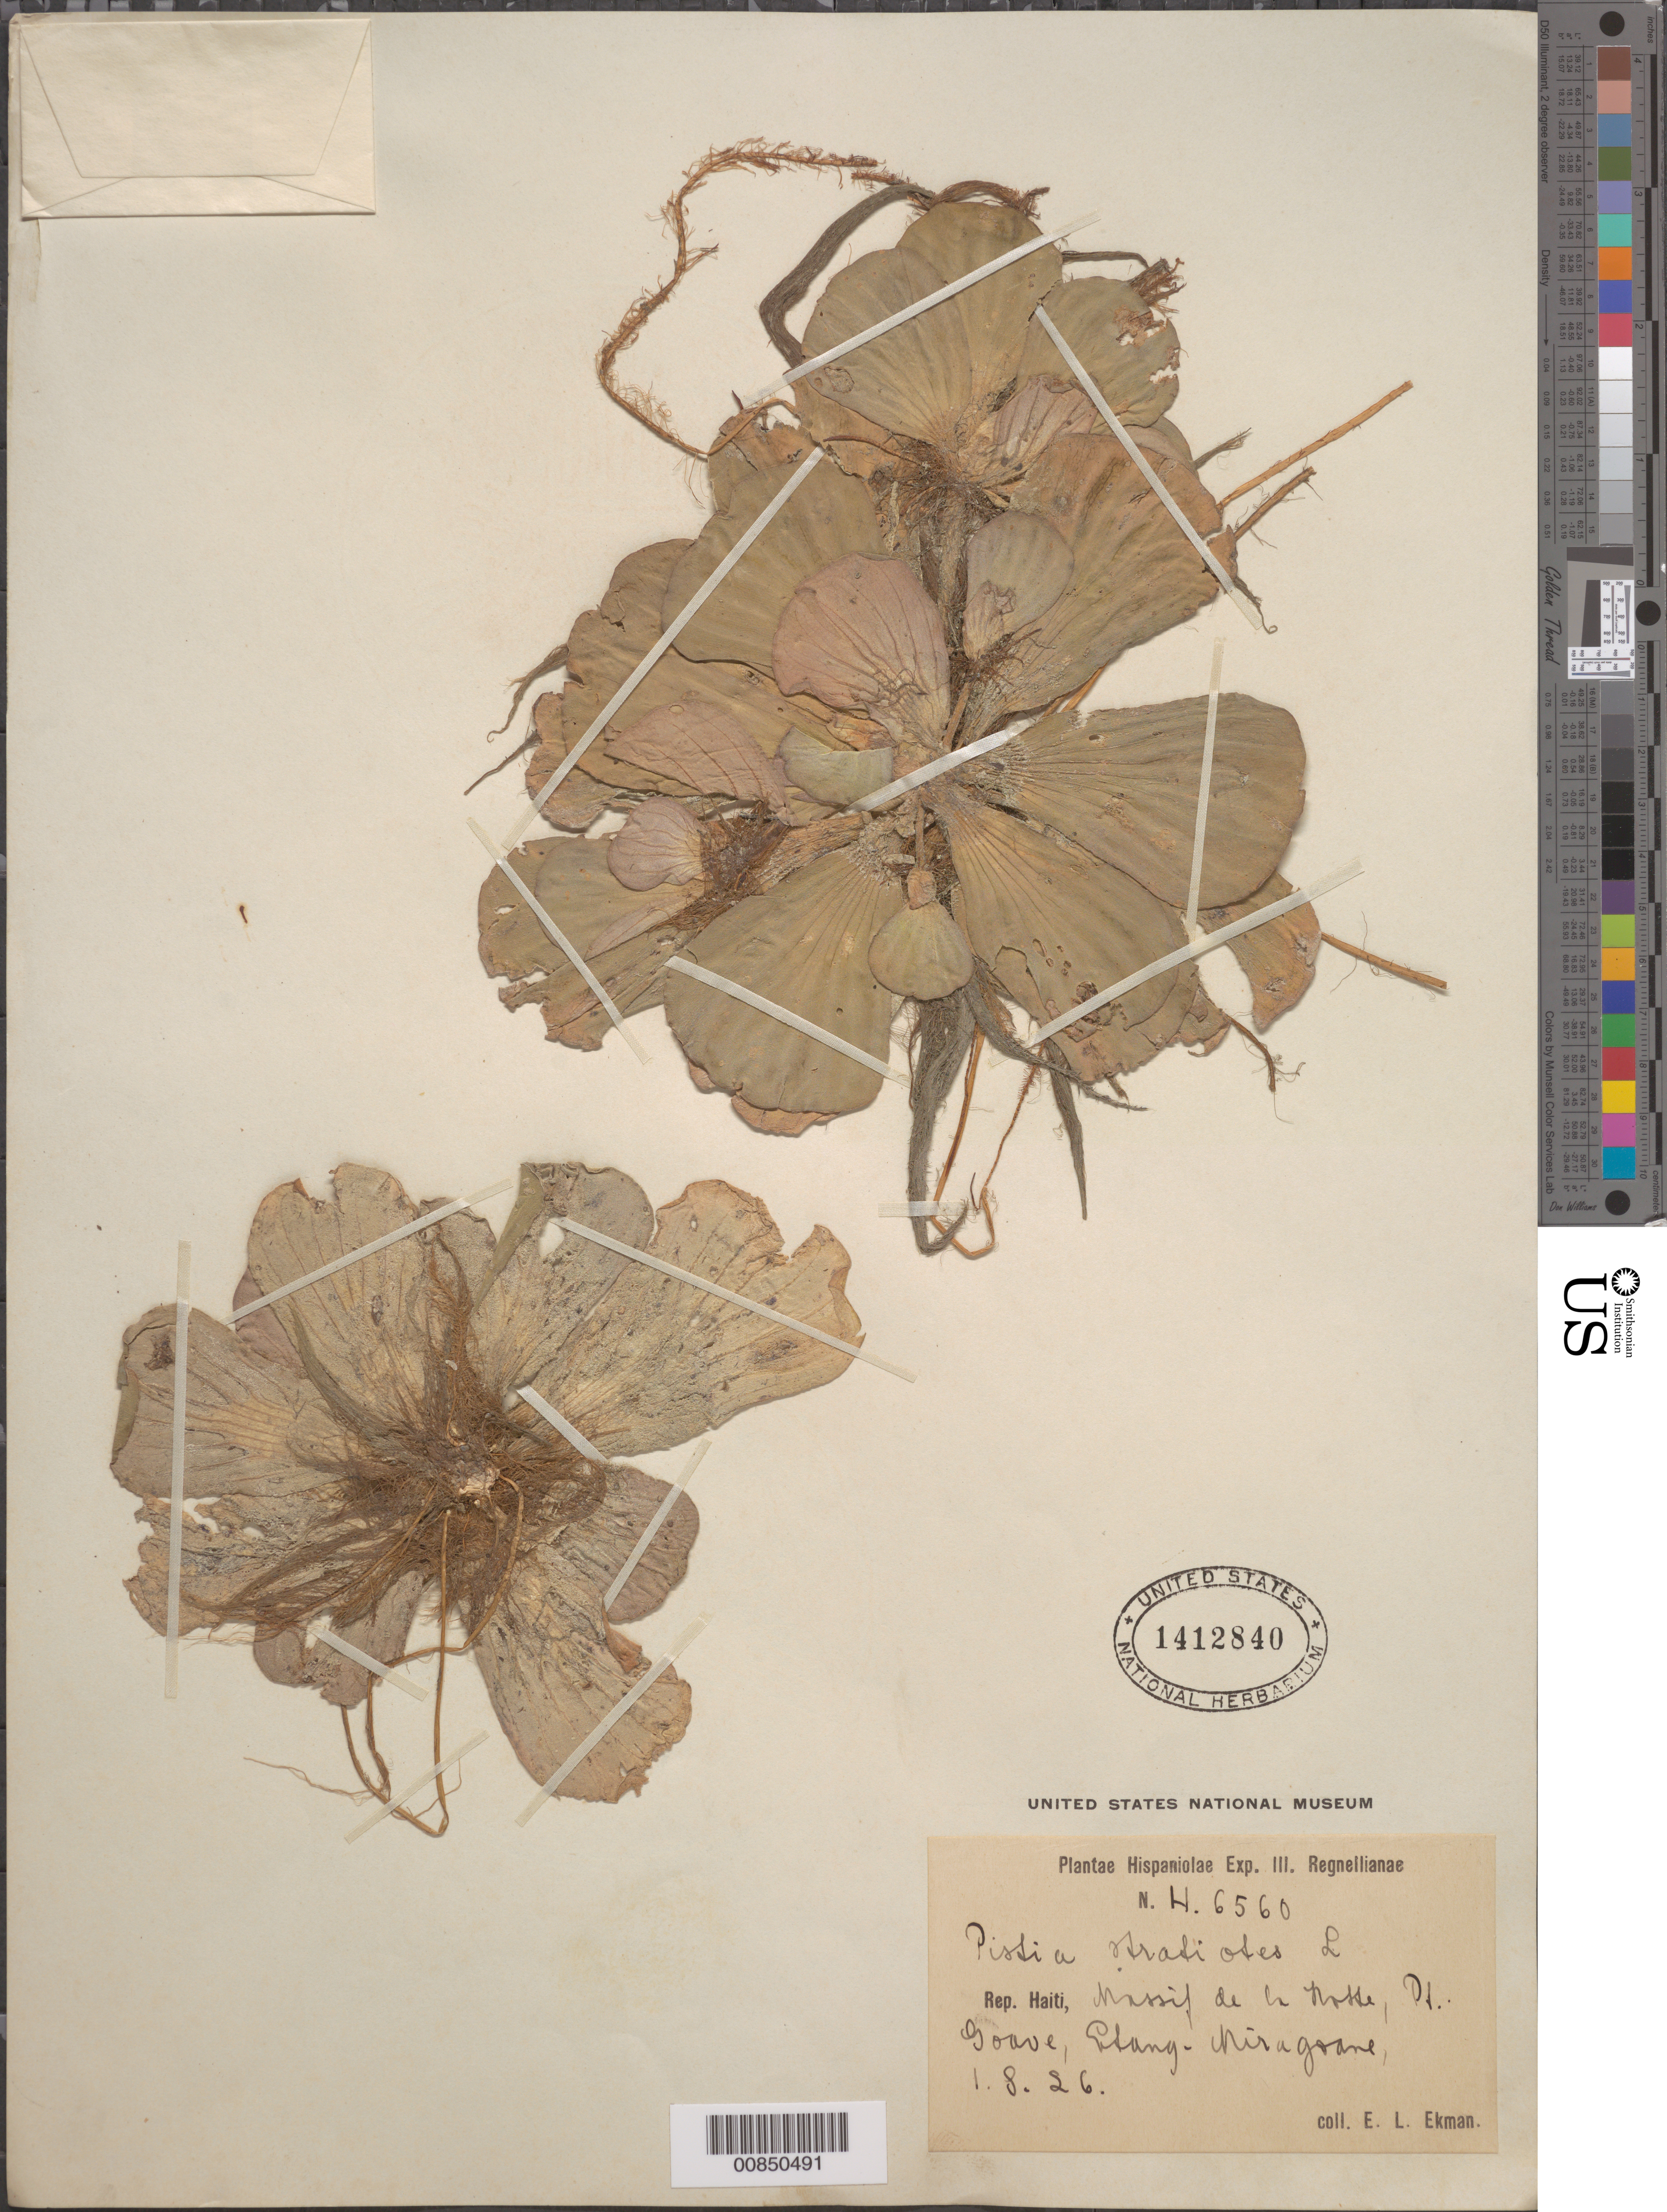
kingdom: Plantae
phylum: Tracheophyta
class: Liliopsida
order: Alismatales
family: Araceae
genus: Pistia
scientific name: Pistia stratiotes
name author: L.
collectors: E. L. Ekman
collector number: H 6560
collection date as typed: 01 Aug 1926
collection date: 1926-08-01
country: Haiti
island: Hispaniola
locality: Massif de la Hotte, Pt. Goave, Etang Miragoane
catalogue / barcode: US 1412840